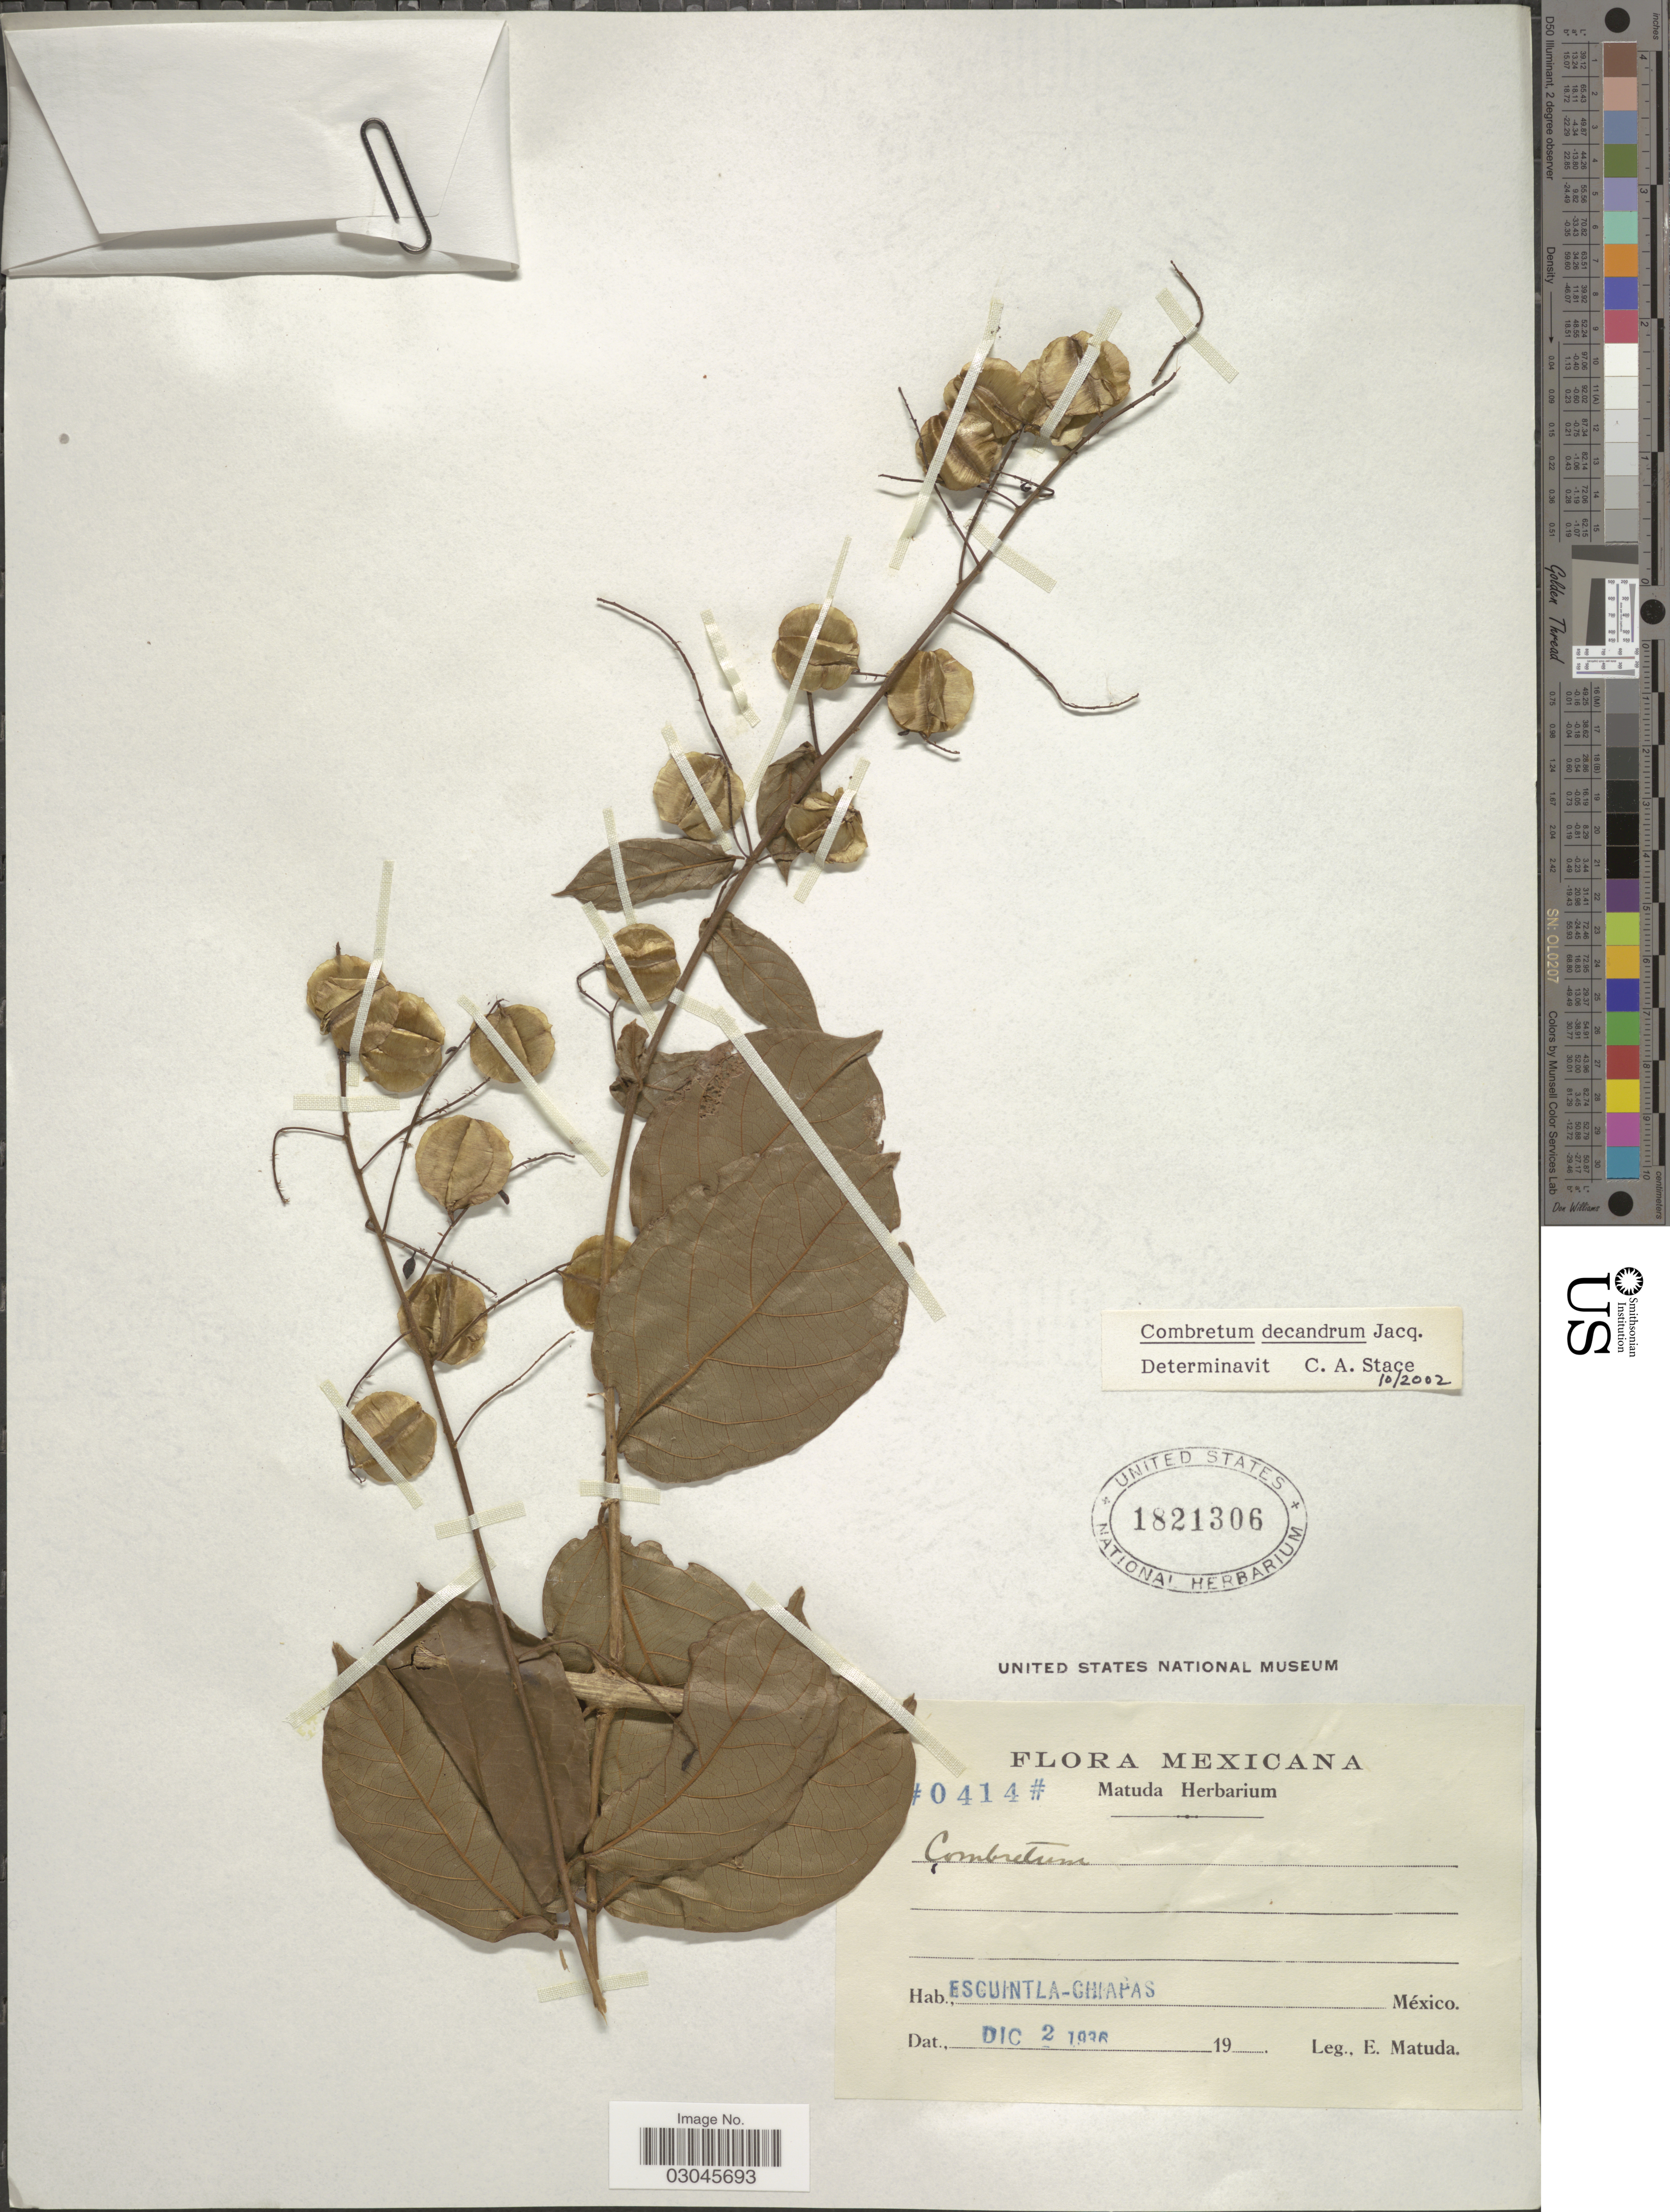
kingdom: Plantae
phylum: Tracheophyta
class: Magnoliopsida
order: Myrtales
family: Combretaceae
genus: Combretum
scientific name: Combretum decandrum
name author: Jacq.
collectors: E. Matuda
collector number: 0414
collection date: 1936-12-02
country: Mexico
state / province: Chiapas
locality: Escuintla.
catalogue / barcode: US 1821306